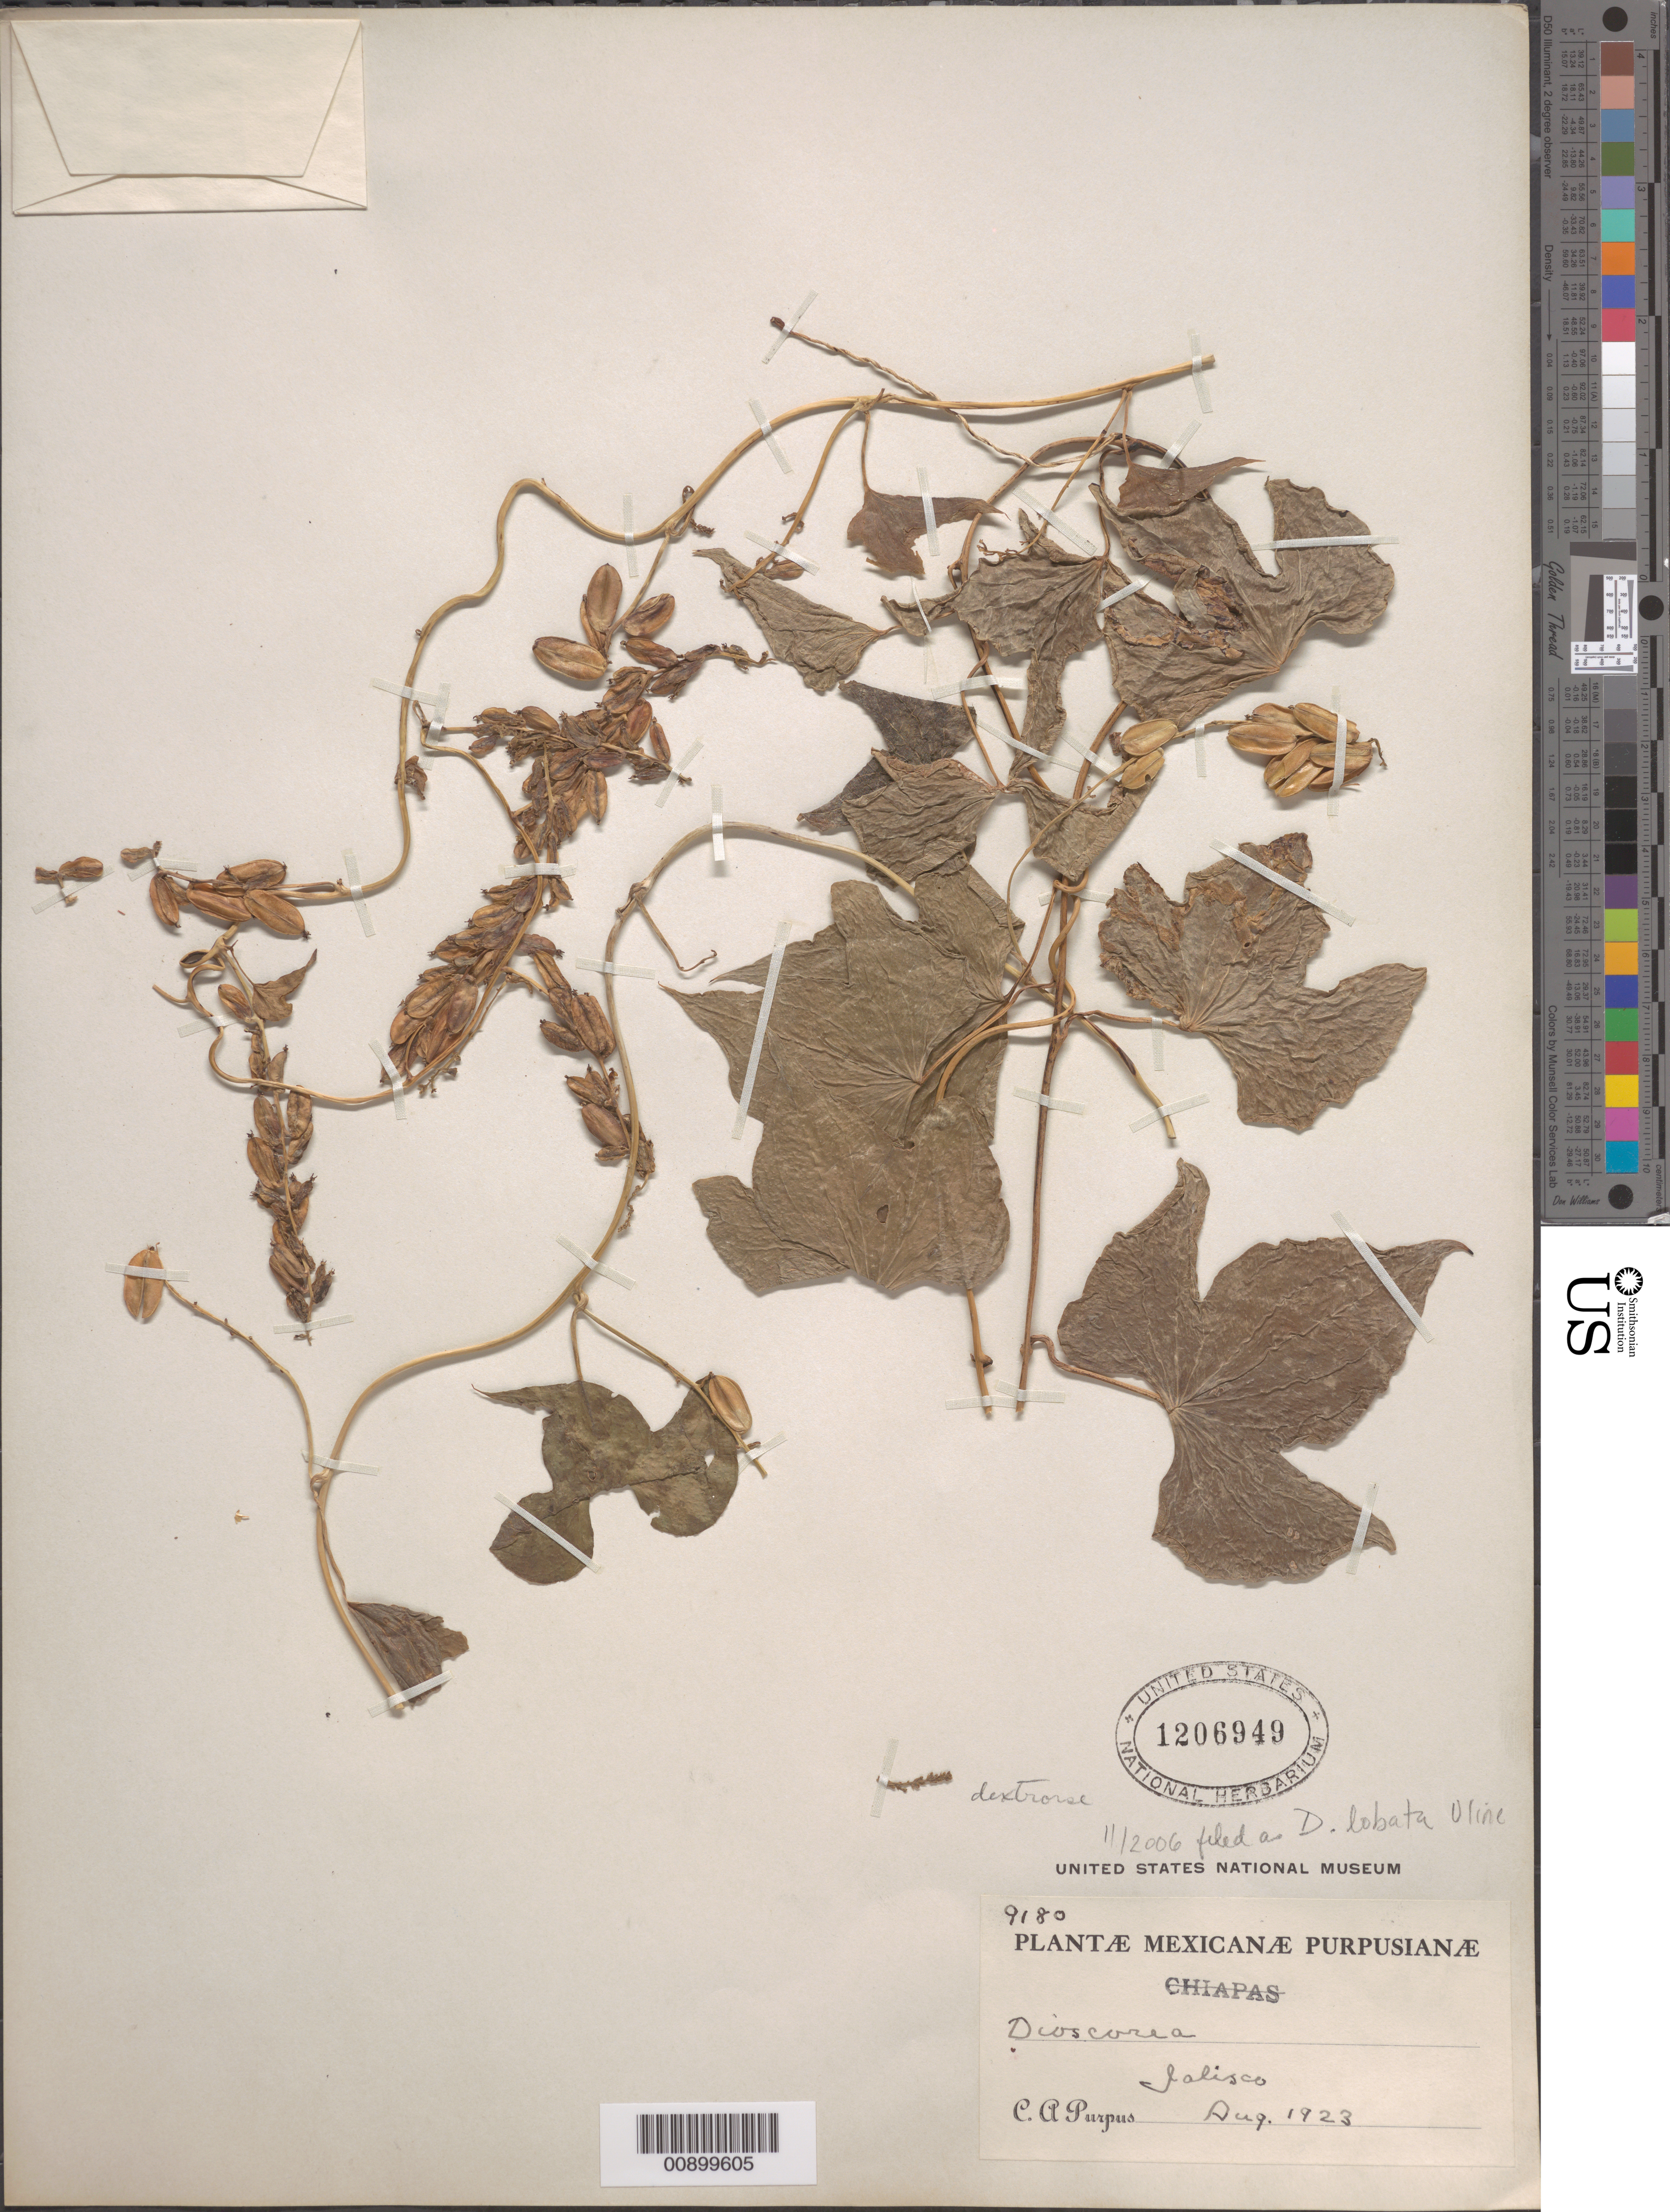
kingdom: Plantae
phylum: Tracheophyta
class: Liliopsida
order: Dioscoreales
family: Dioscoreaceae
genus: Dioscorea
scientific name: Dioscorea lobata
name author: Uline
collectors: C. A. Purpus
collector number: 9180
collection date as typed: Aug 1923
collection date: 1923-08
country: Mexico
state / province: Jalisco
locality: Jalisco.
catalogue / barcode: US 1206949